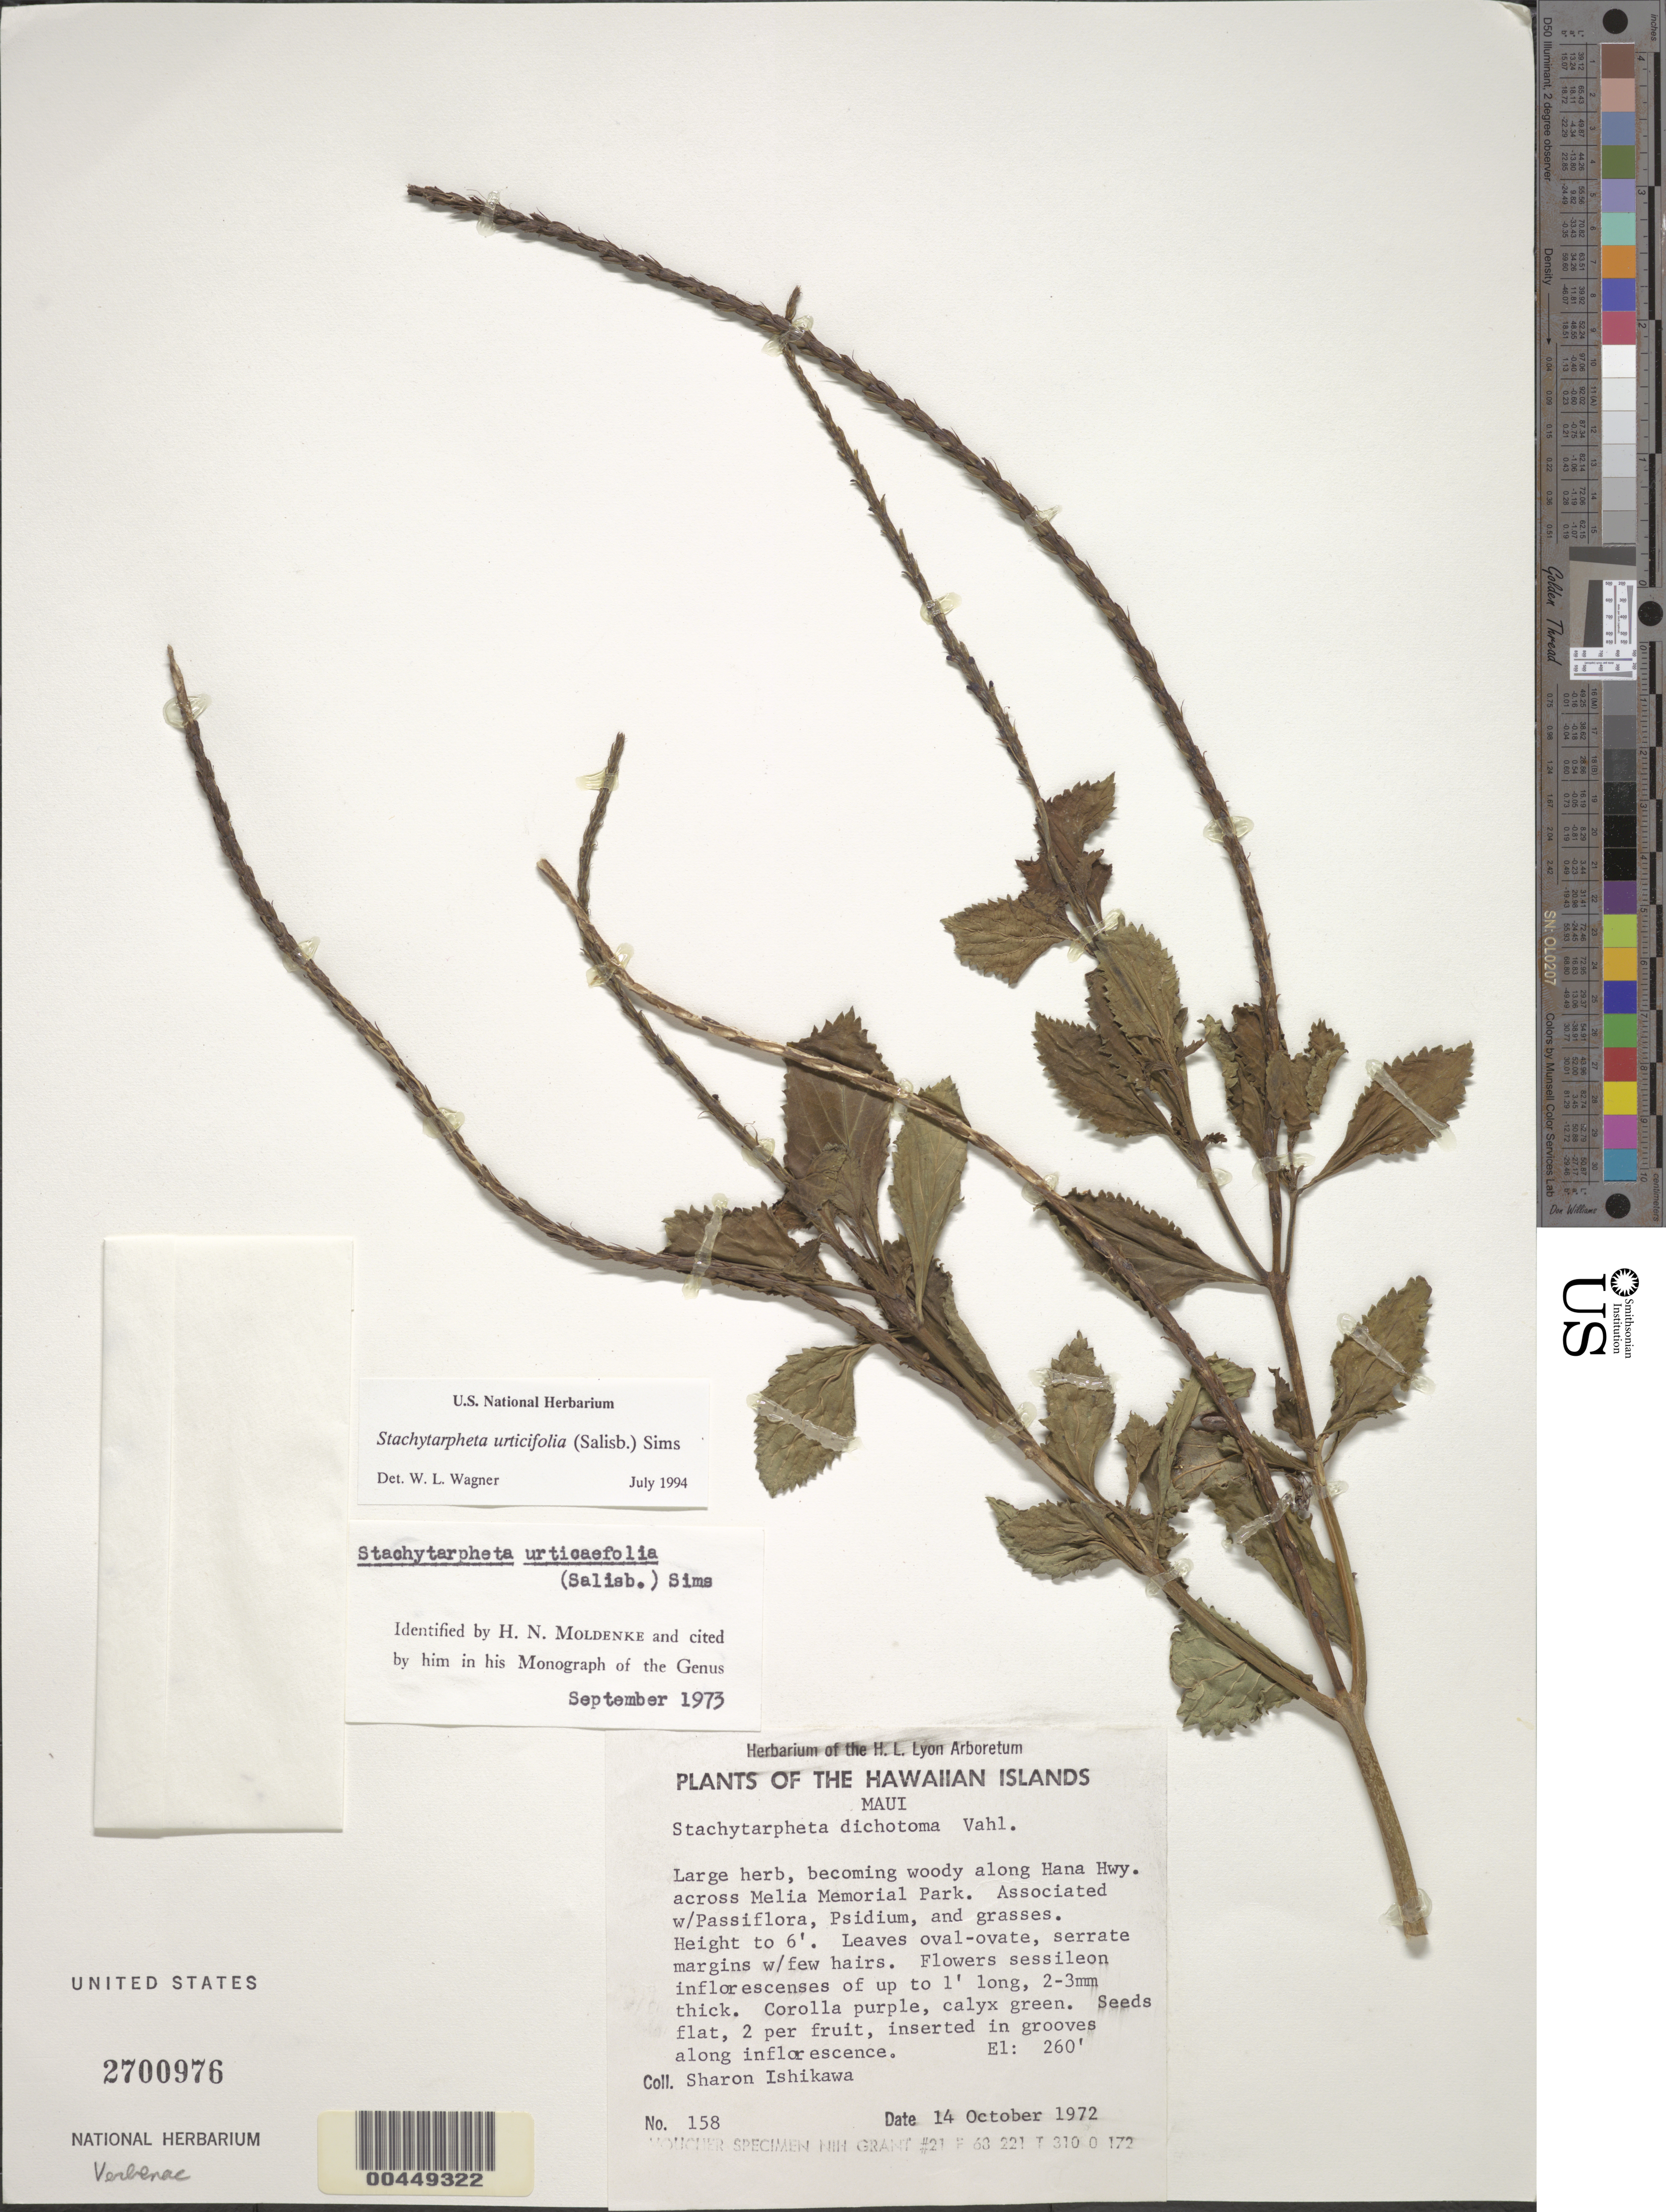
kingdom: Plantae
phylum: Tracheophyta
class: Magnoliopsida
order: Lamiales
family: Verbenaceae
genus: Stachytarpheta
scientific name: Stachytarpheta urticifolia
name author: Sims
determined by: Wagner, W. L., (BOT), Smithsonian Institution - National Museum of Natural History (UNITED STATES)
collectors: S. S. Ishikawa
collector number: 158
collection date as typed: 14 Oct 1972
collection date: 1972-10-14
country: United States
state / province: Hawaii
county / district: Maui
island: Maui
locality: Along Hana Hwy across Melia Memorial Park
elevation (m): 79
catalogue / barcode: US 2700976